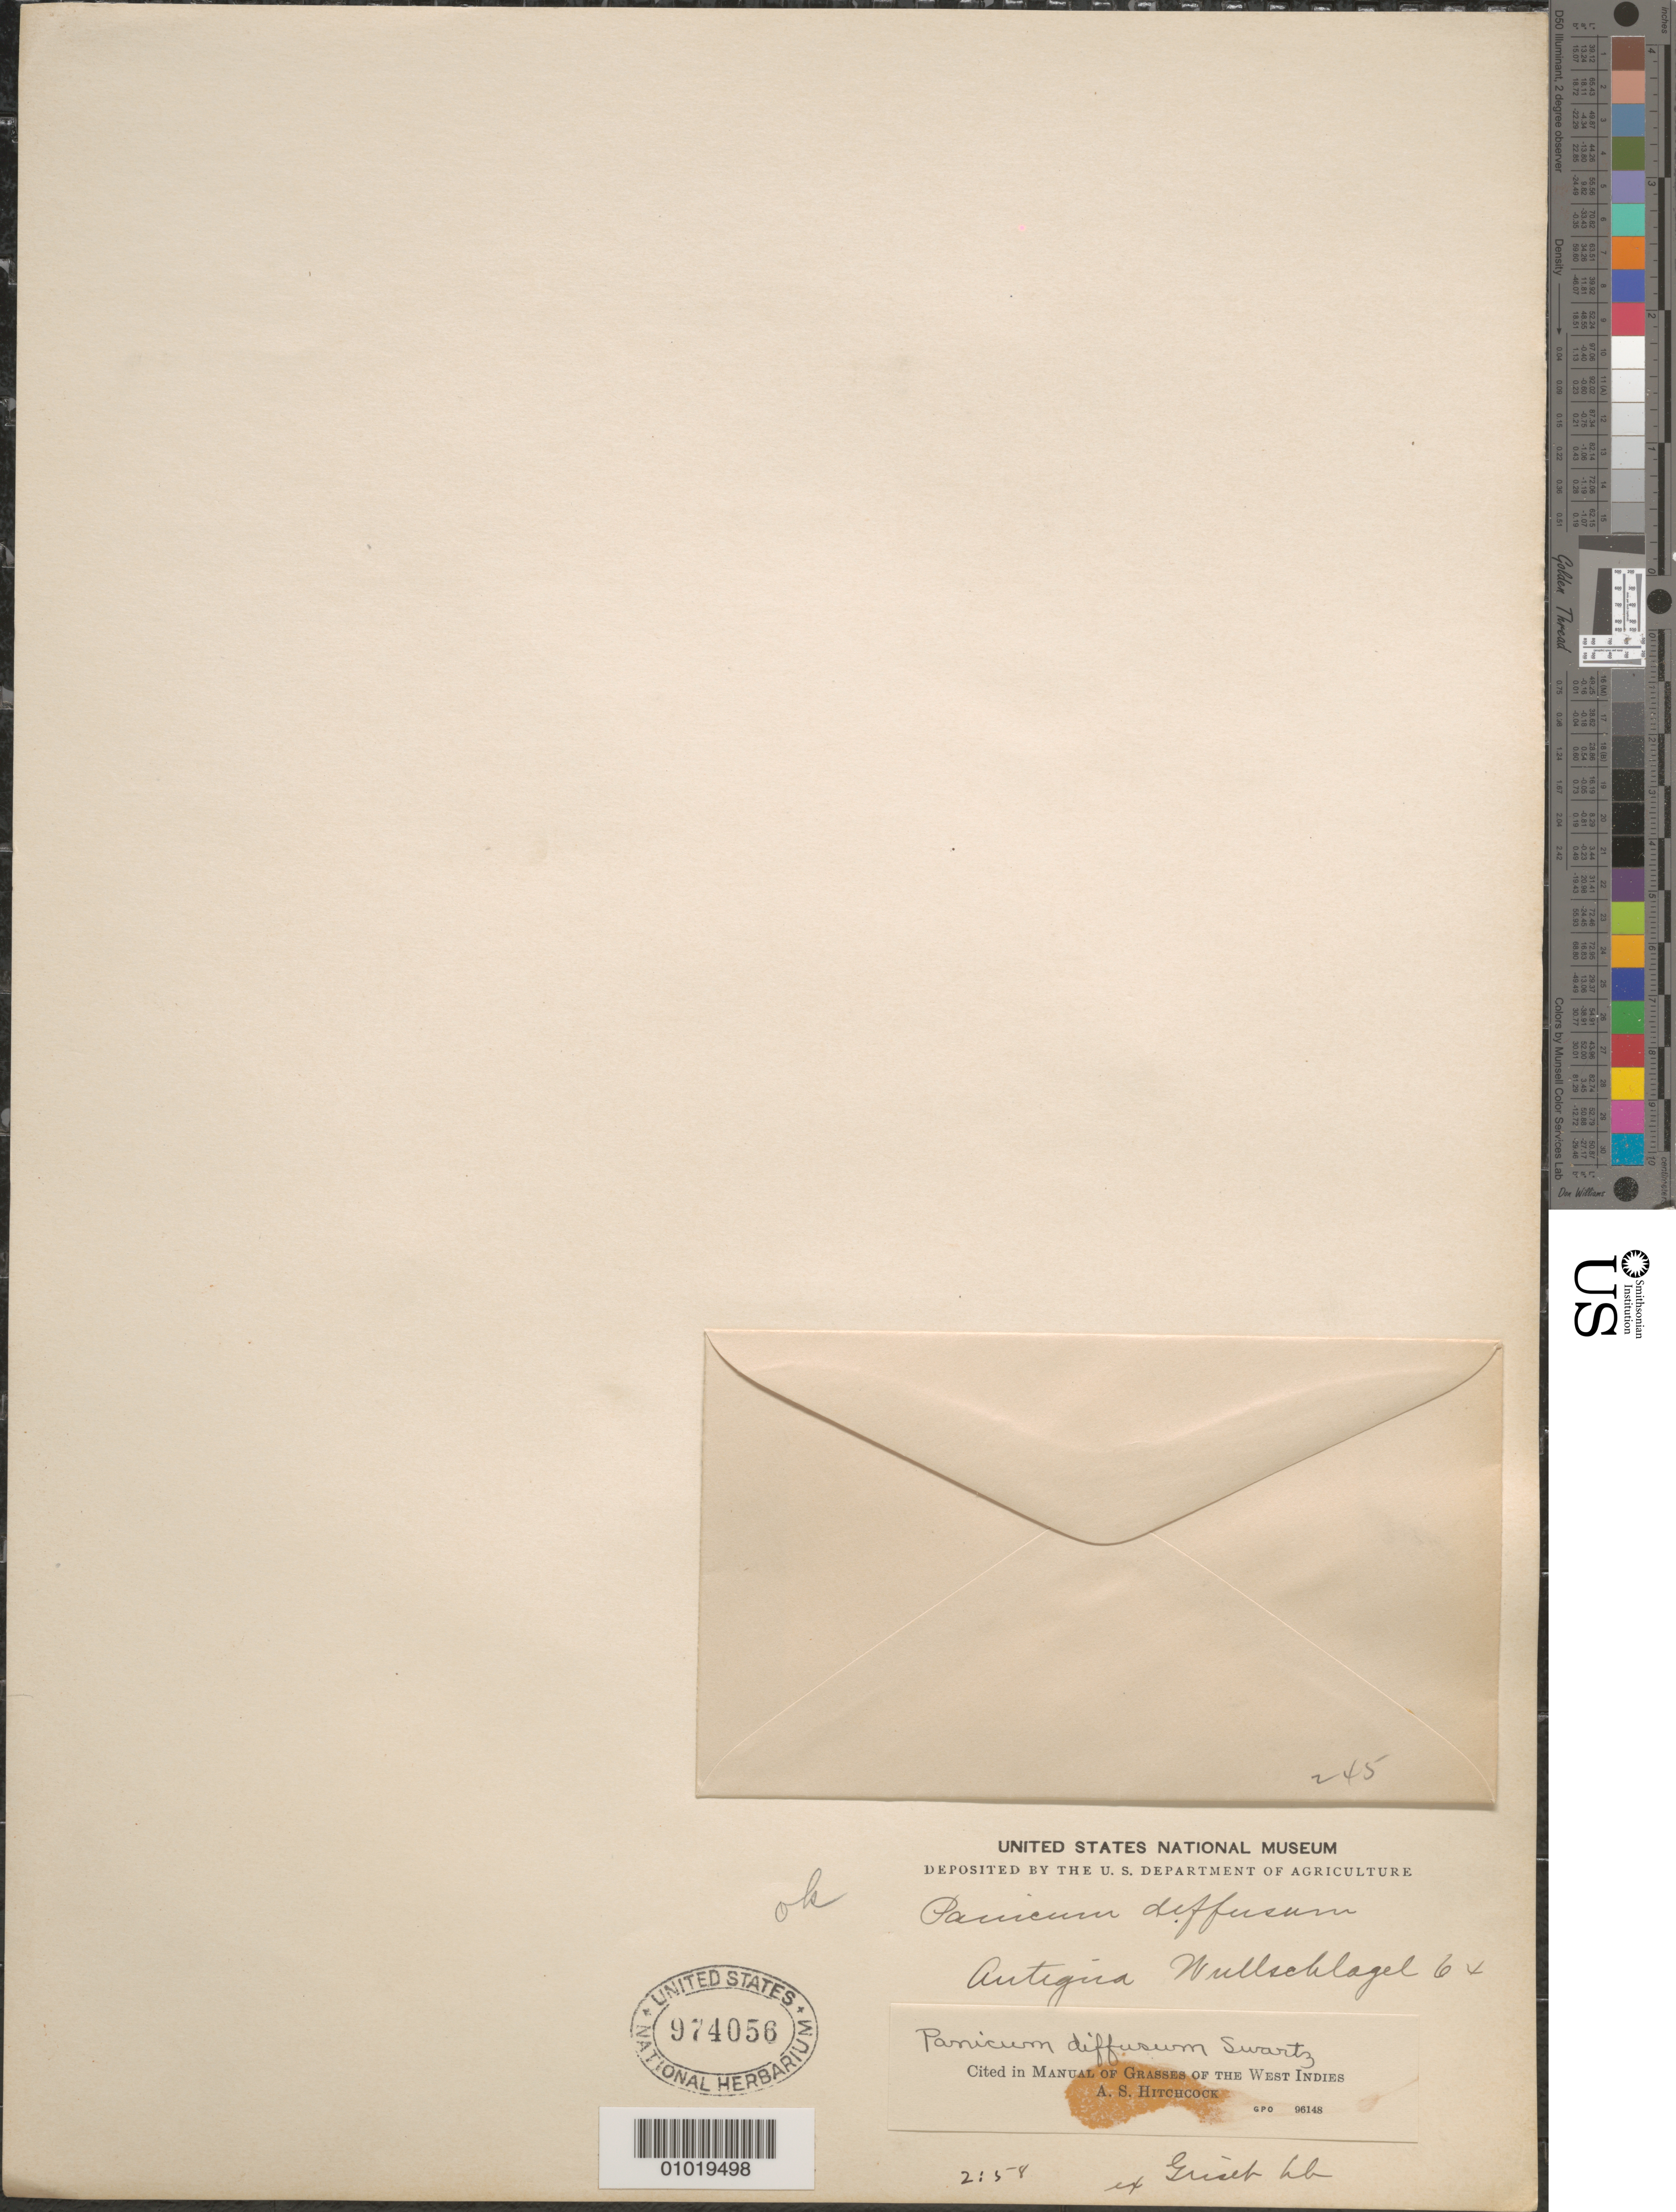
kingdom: Plantae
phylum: Tracheophyta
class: Liliopsida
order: Poales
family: Poaceae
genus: Panicum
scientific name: Panicum diffusum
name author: Sw.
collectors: H. R. Wullschlaegel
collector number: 64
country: Antigua and Barbuda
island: Antigua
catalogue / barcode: US 974056